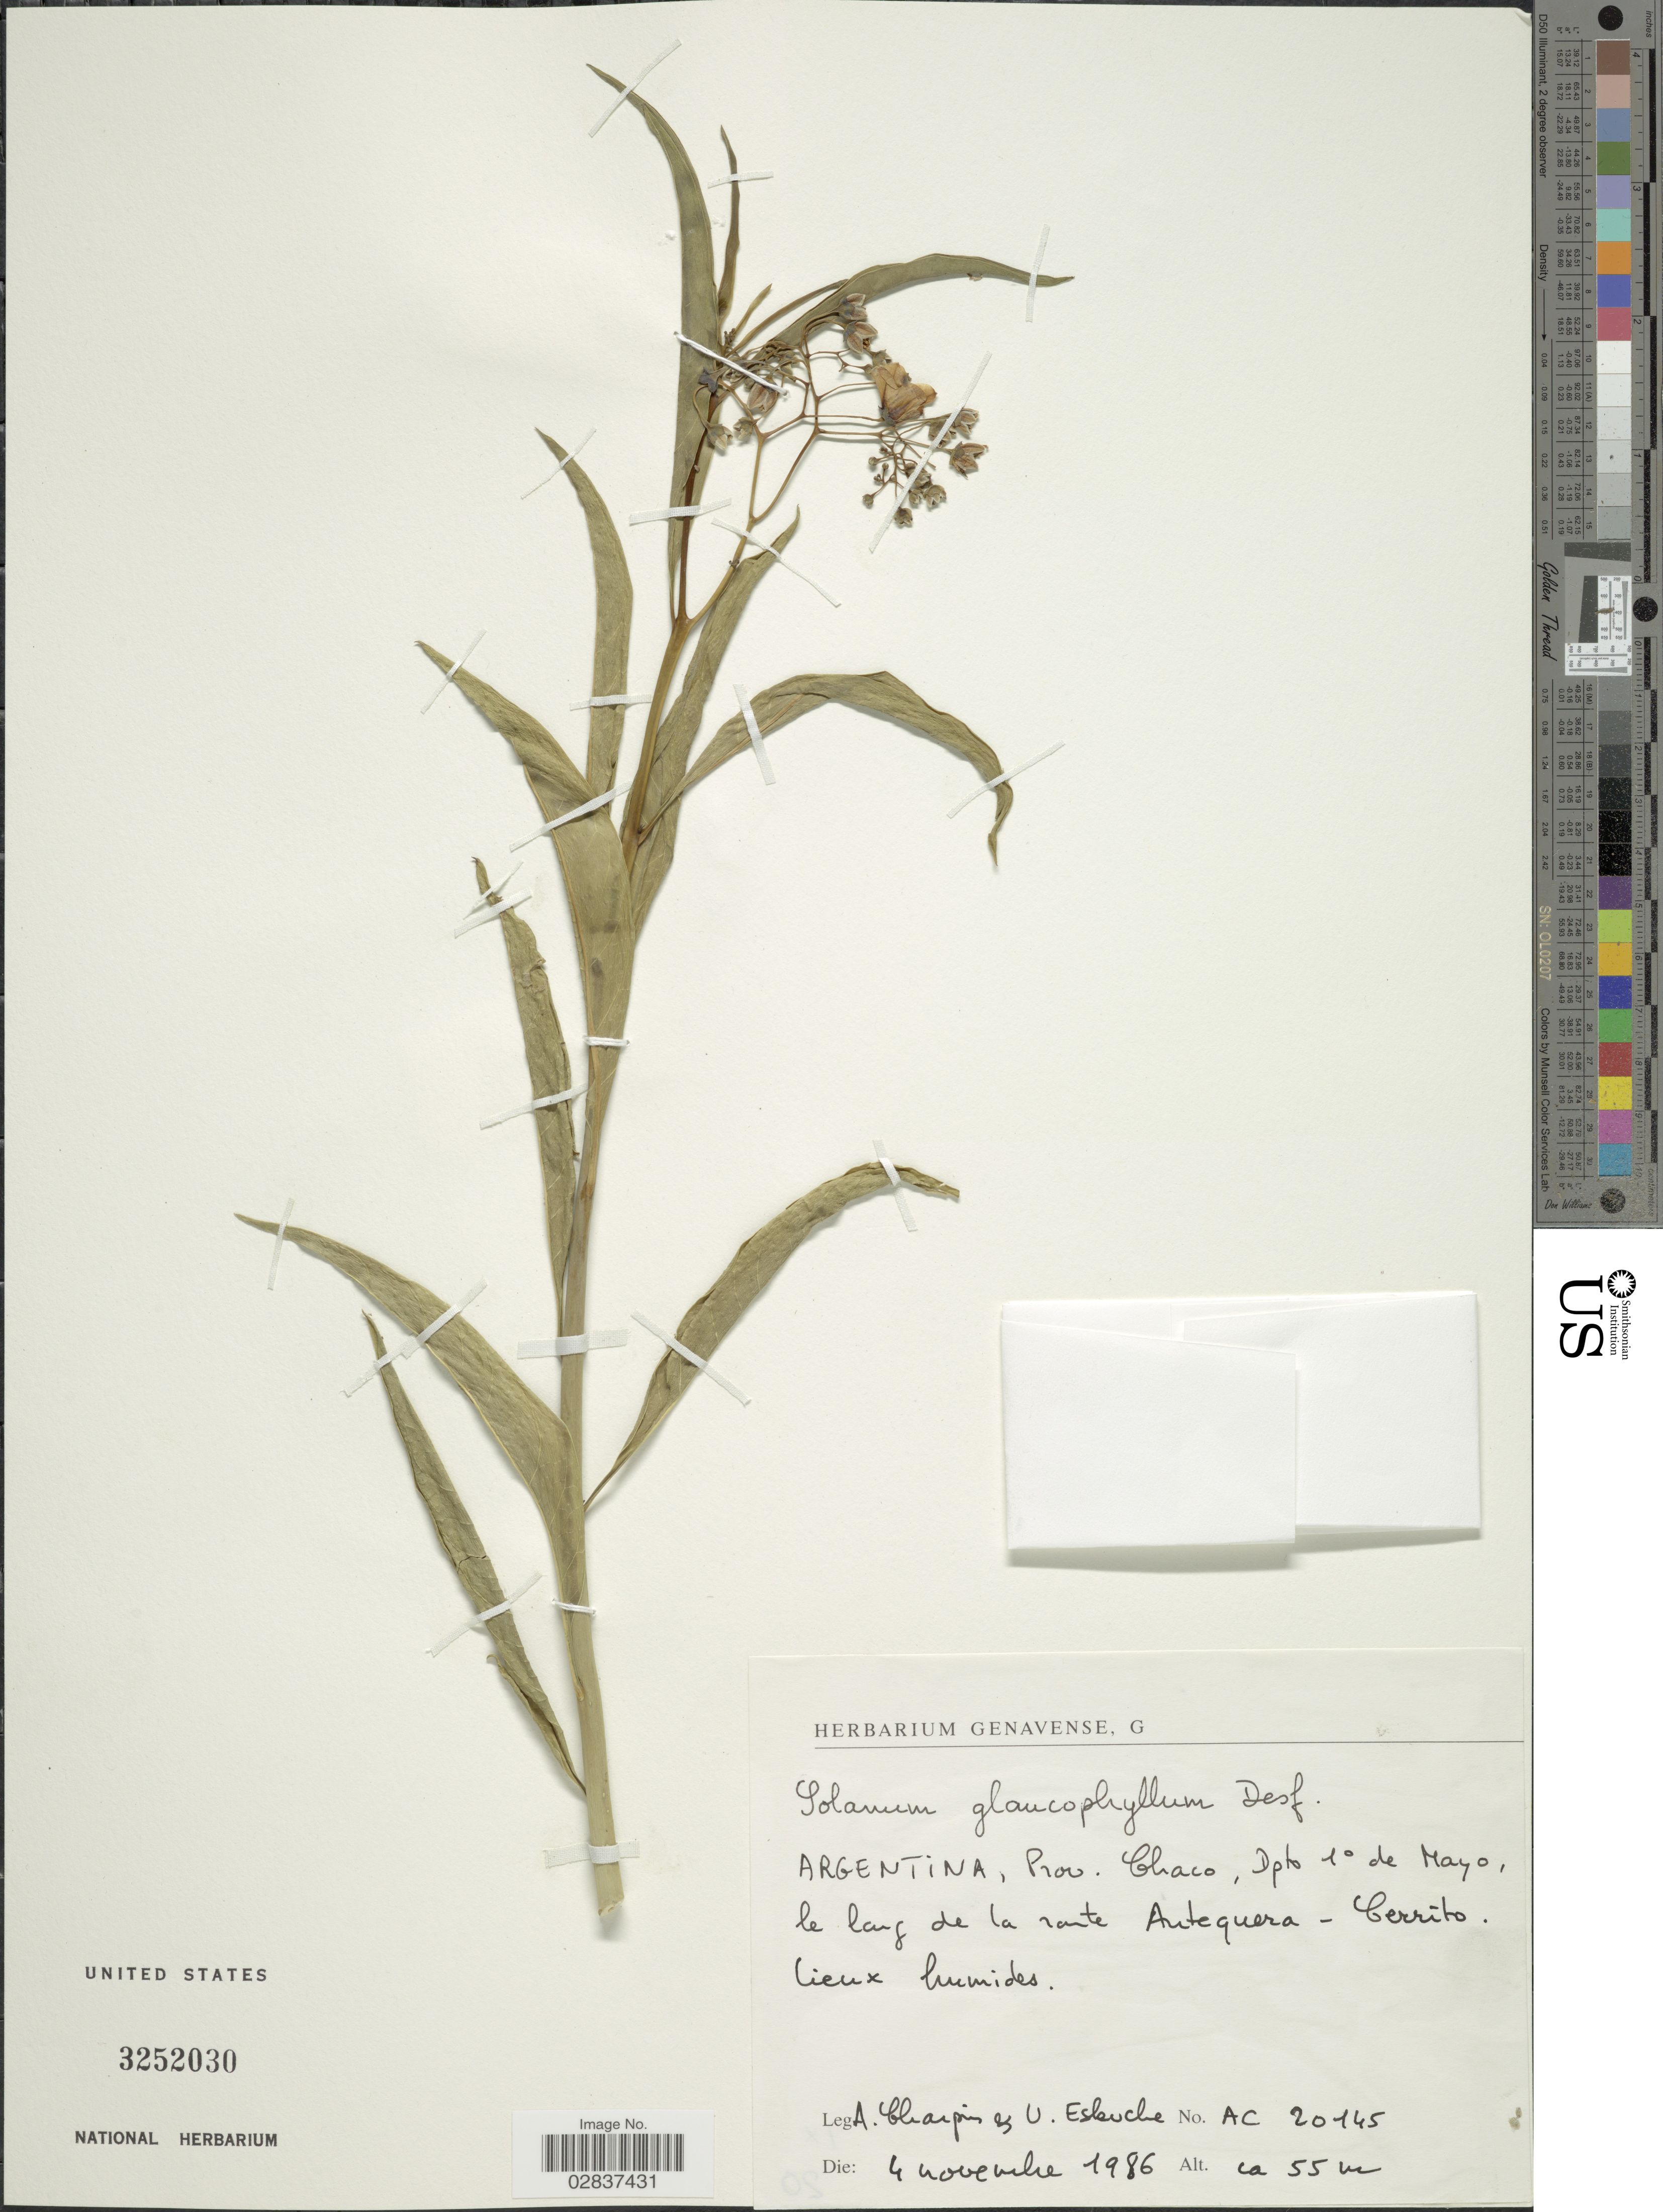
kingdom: Plantae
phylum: Tracheophyta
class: Magnoliopsida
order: Solanales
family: Solanaceae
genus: Solanum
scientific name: Solanum glaucophyllum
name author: Desf.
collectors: A. Chaipin & U. Eskuche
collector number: AC 20145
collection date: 1986-11-04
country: Argentina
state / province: Chaco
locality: Dpto 1° de Mayo, le larg de la route Antequera - Cerrito.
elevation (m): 55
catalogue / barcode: US 3252030